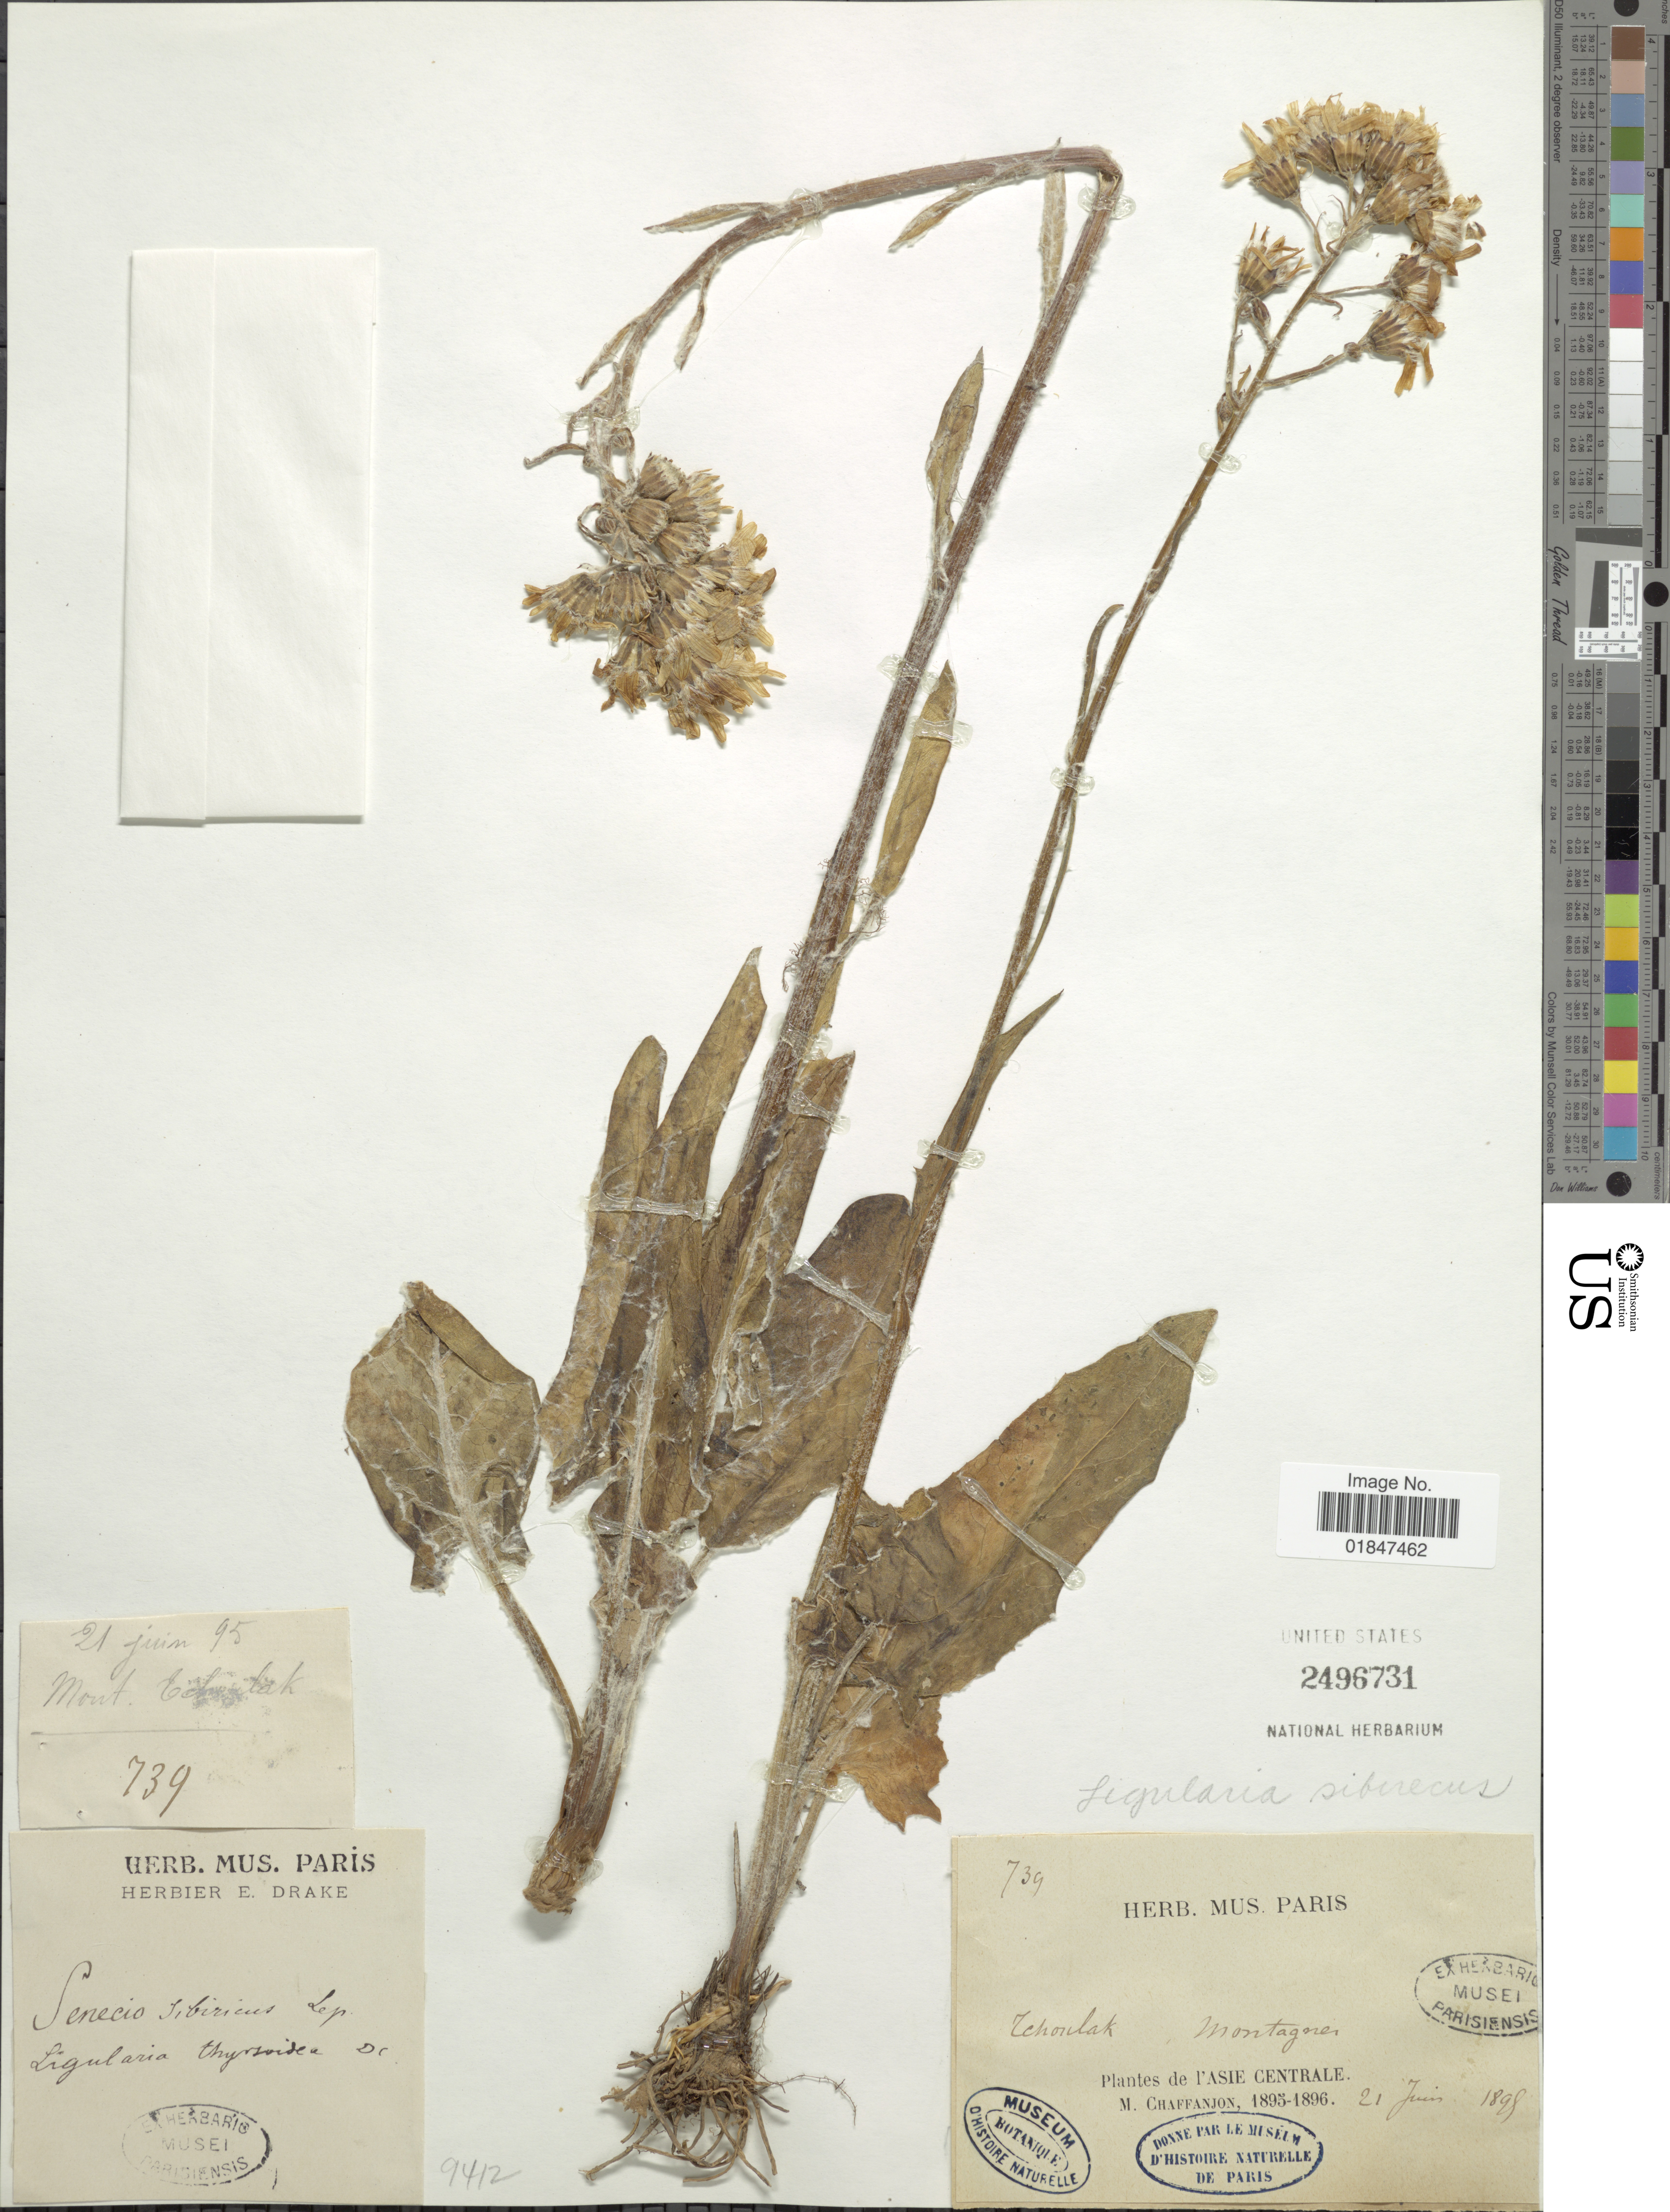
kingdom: Plantae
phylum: Tracheophyta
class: Magnoliopsida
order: Asterales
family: Asteraceae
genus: Ligularia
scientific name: Ligularia sp.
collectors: M. Chaffanjon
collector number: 739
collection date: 1898-06-21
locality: Tehonlak Montagores, Mont. Ecolak [interpreted], l'Asie Centrale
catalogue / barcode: US 2496731